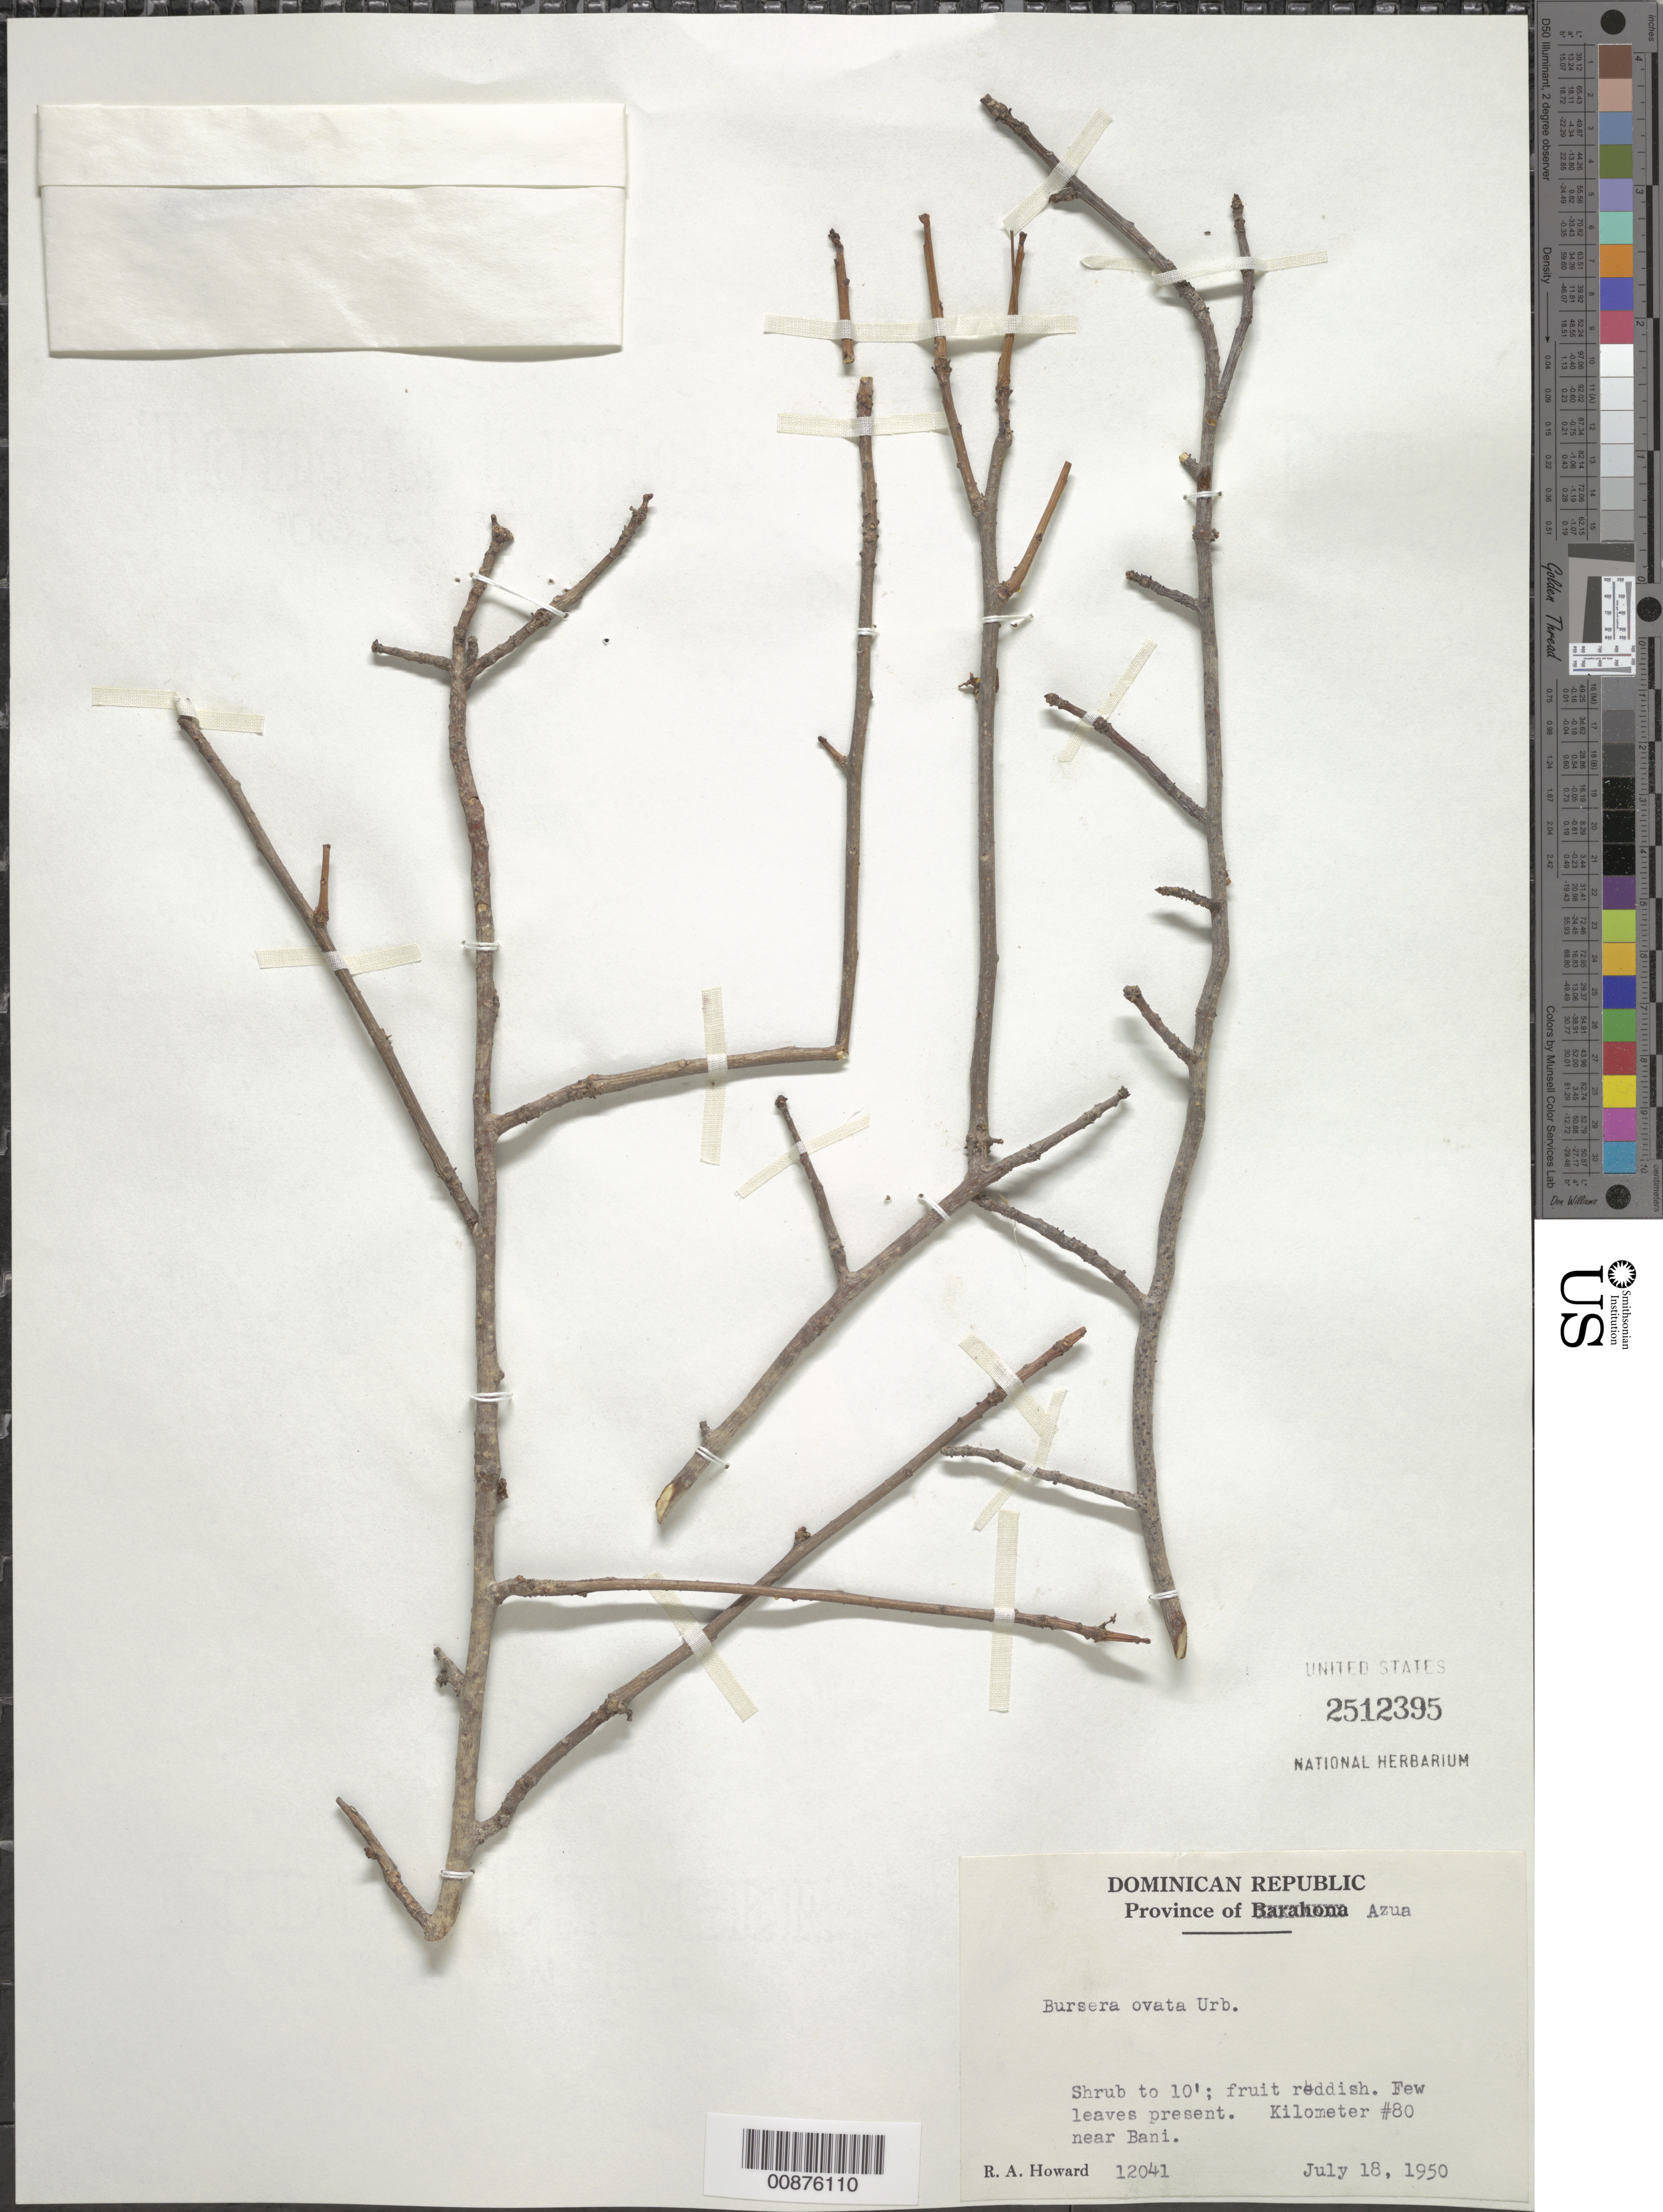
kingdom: Plantae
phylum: Tracheophyta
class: Magnoliopsida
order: Sapindales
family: Burseraceae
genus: Bursera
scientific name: Bursera ovata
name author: Urb. & Ekman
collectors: R. A. Howard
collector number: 12041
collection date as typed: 18 Jul 1950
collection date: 1950-07-18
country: Dominican Republic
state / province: Azua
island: Hispaniola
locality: Km. #80, near Baní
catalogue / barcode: US 2512395